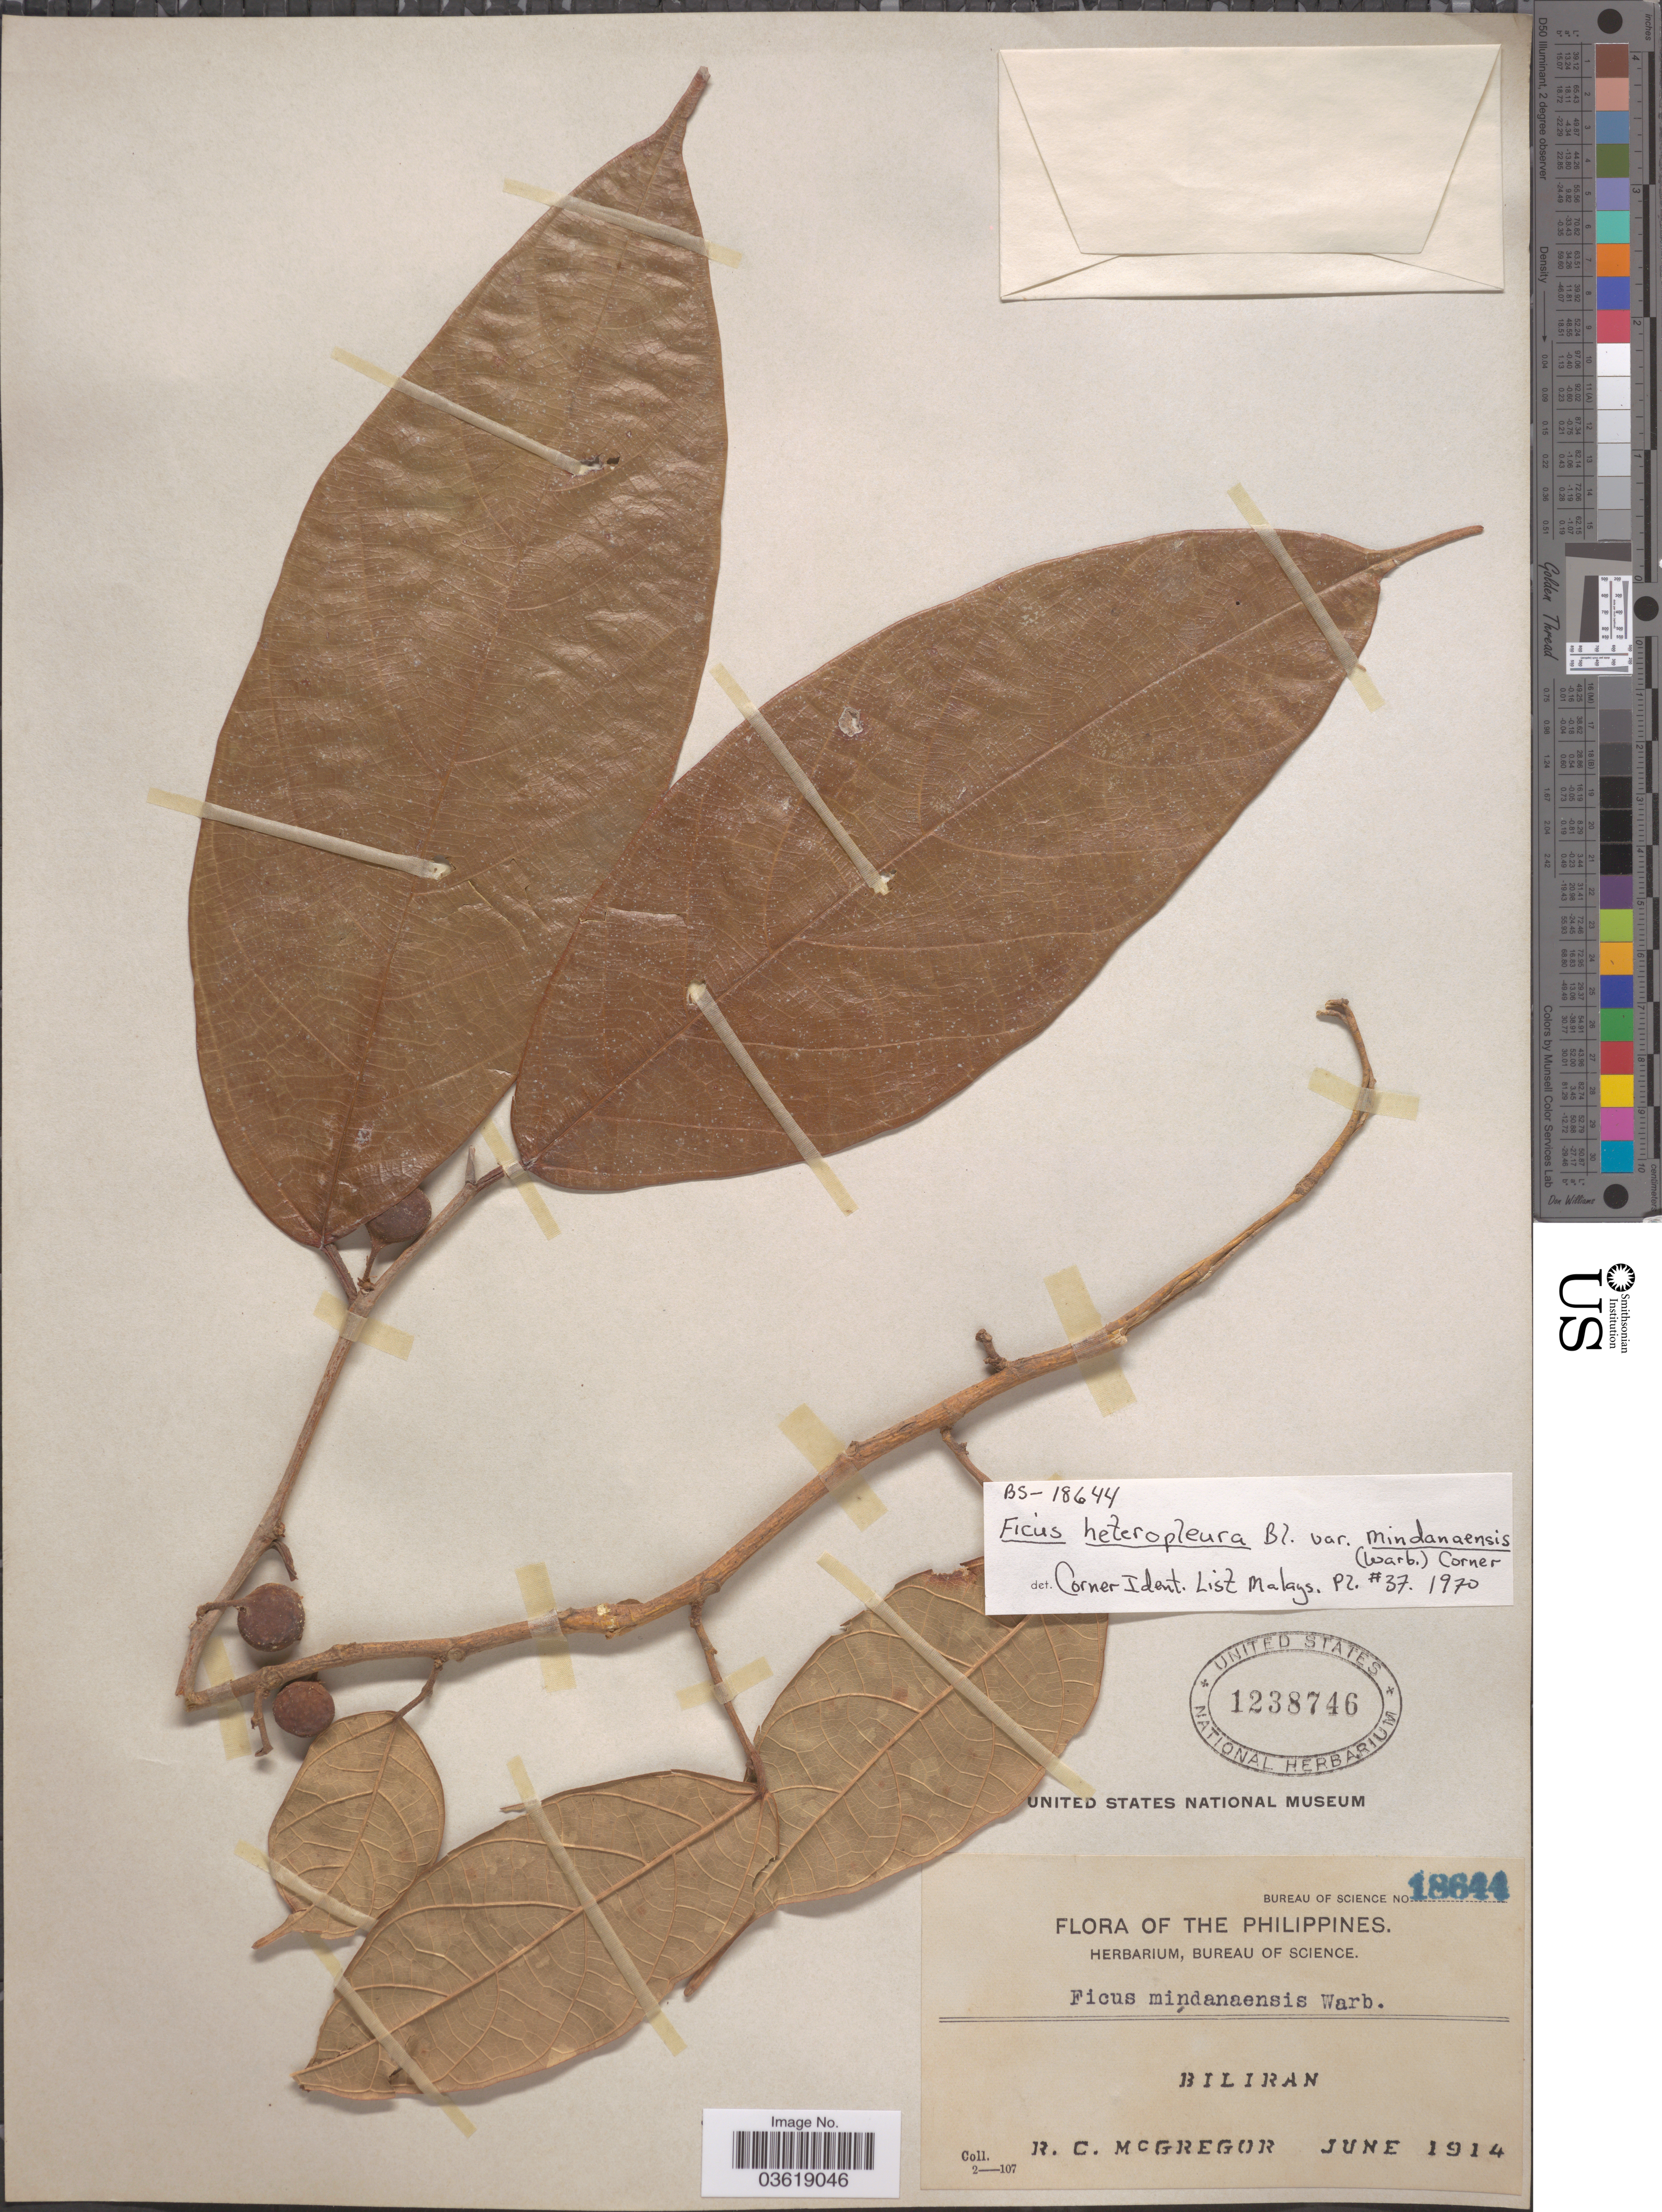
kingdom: Plantae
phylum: Tracheophyta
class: Magnoliopsida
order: Rosales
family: Moraceae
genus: Ficus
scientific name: Ficus heteropleura var. mindanaensis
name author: (Warb.) Corner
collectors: R. C. McGregor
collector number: Bureau of Science 18644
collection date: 1914-06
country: Philippines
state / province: Eastern Visayas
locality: Biliran.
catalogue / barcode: US 1238746